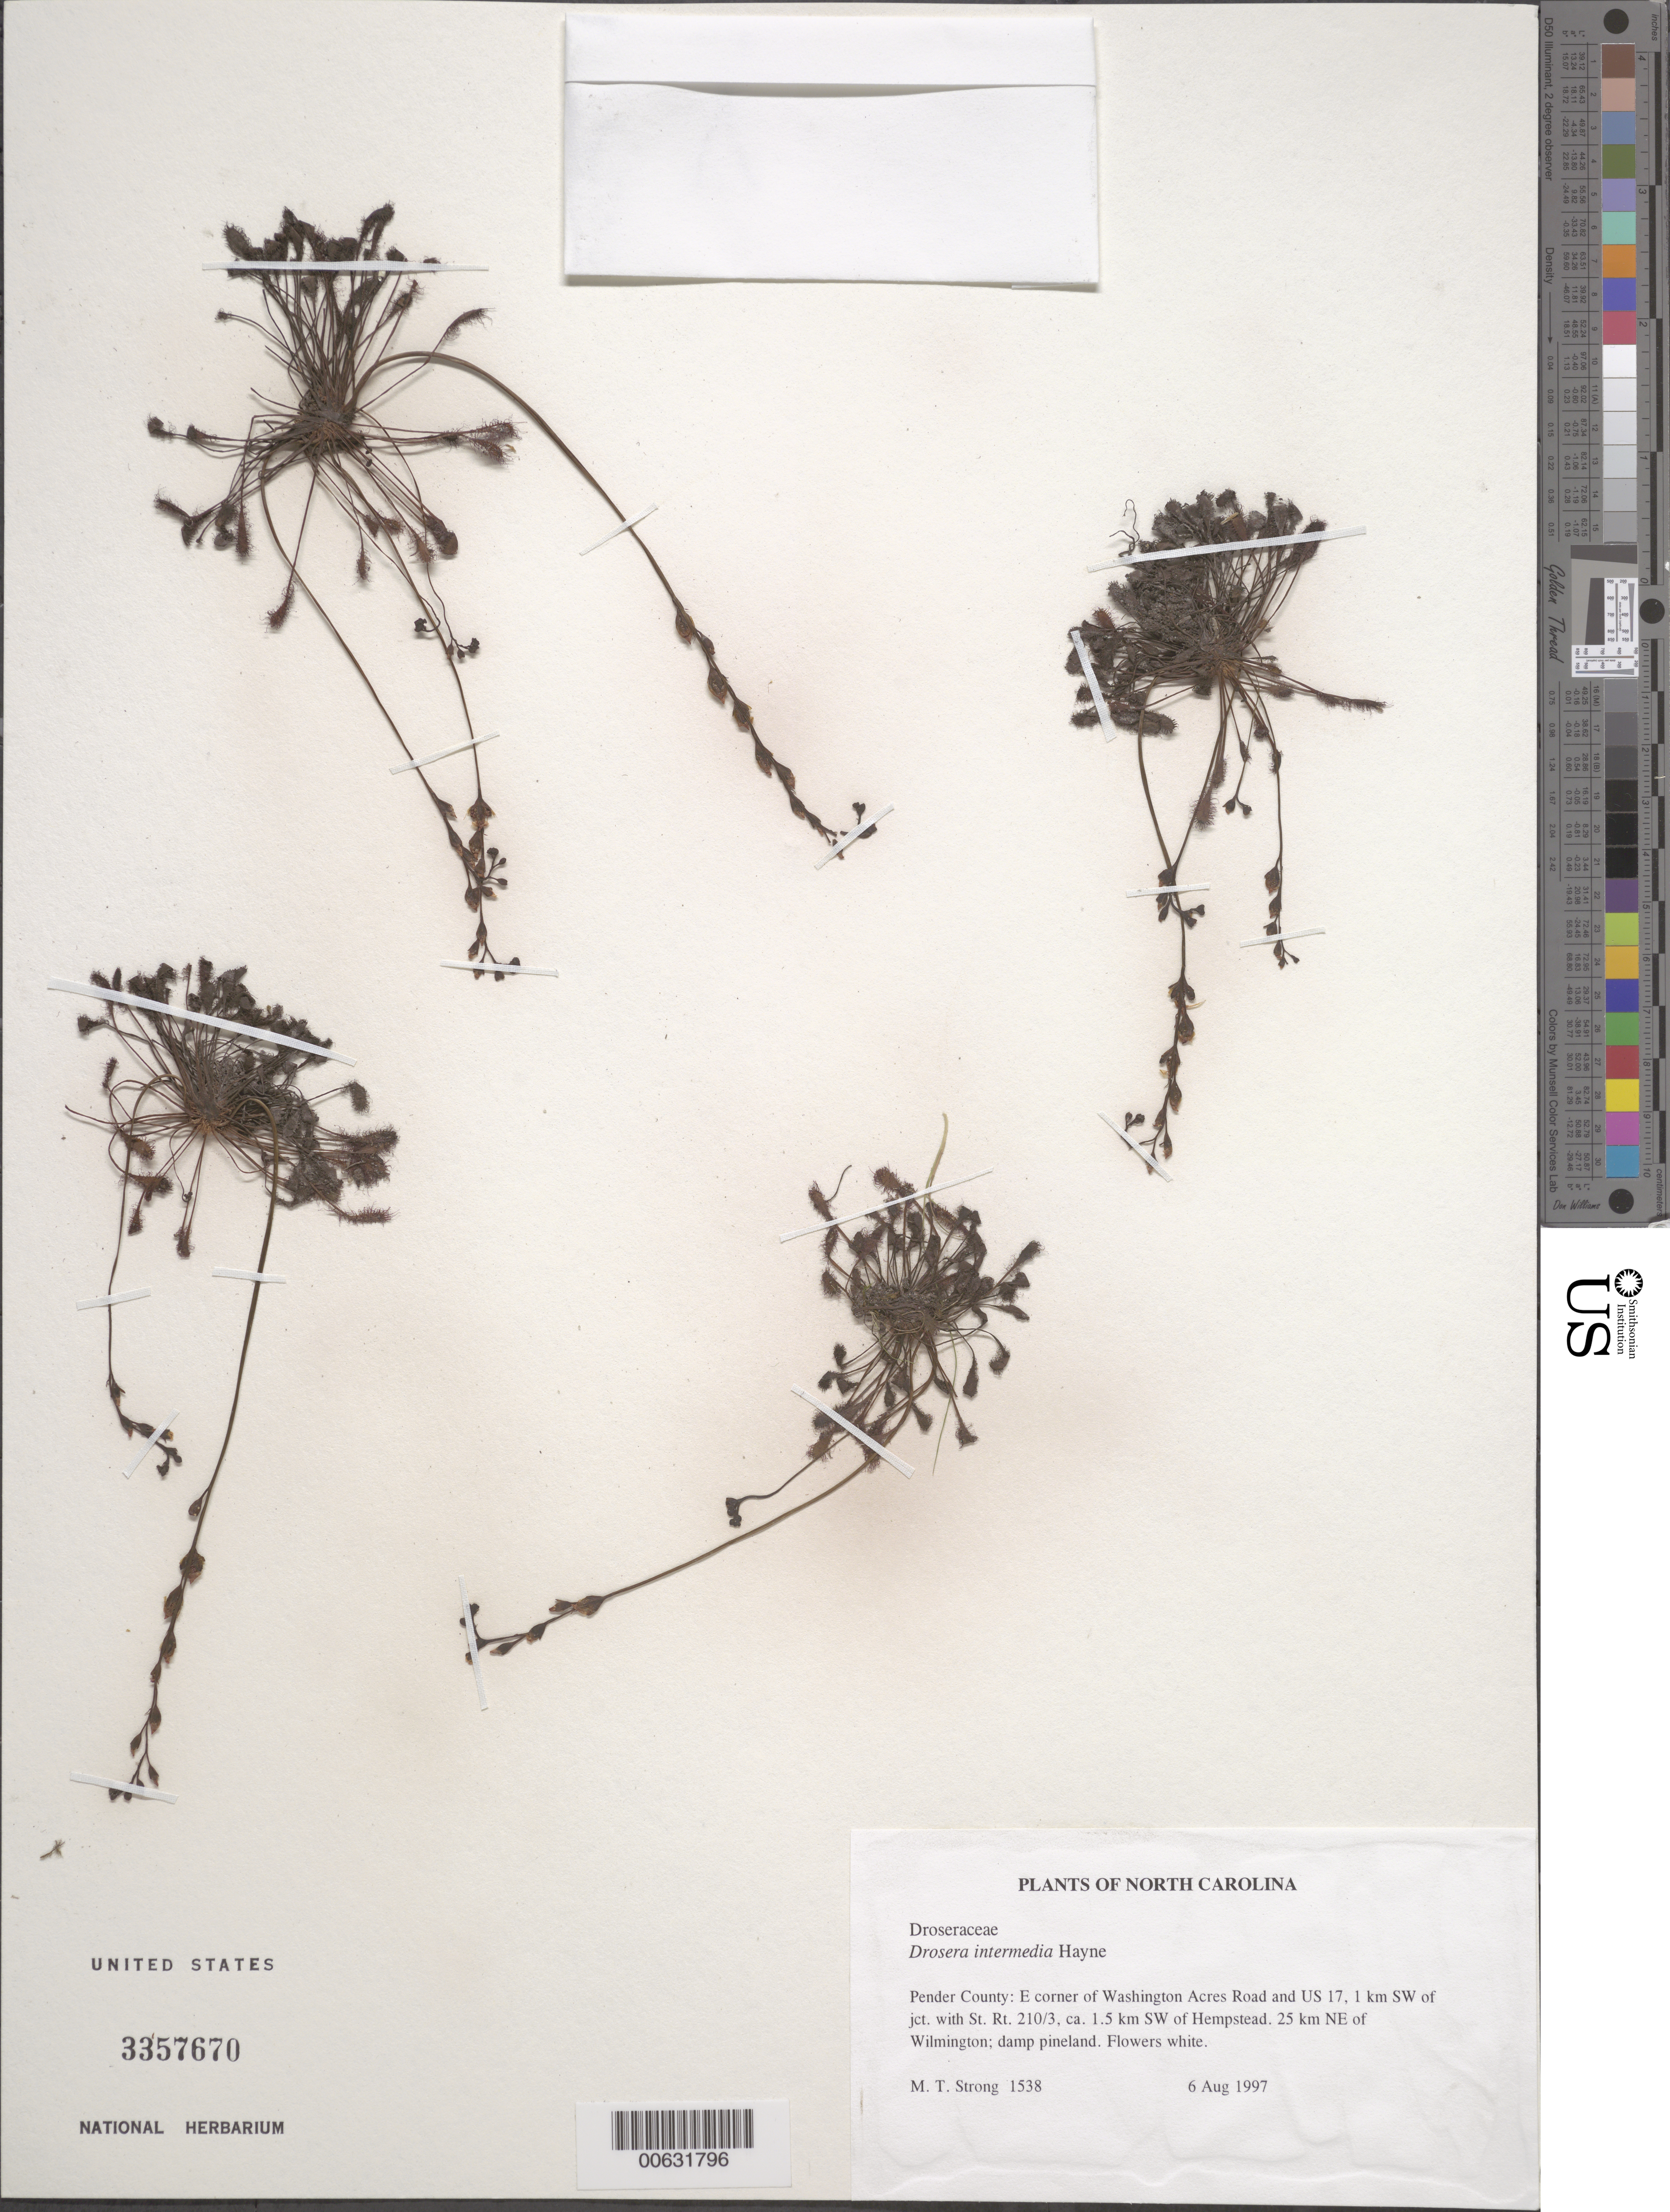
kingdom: Plantae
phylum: Tracheophyta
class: Magnoliopsida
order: Caryophyllales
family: Droseraceae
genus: Drosera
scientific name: Drosera intermedia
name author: Hayne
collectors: M. T. Strong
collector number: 1538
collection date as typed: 06 Aug 1997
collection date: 1997-08-06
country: United States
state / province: North Carolina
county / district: Pender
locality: E corner of Washington Acres Rd and US 17, SW of jct. with St. Rt. 210/3, SW of Hampstead, NE of Wilmington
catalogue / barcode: US 3357670